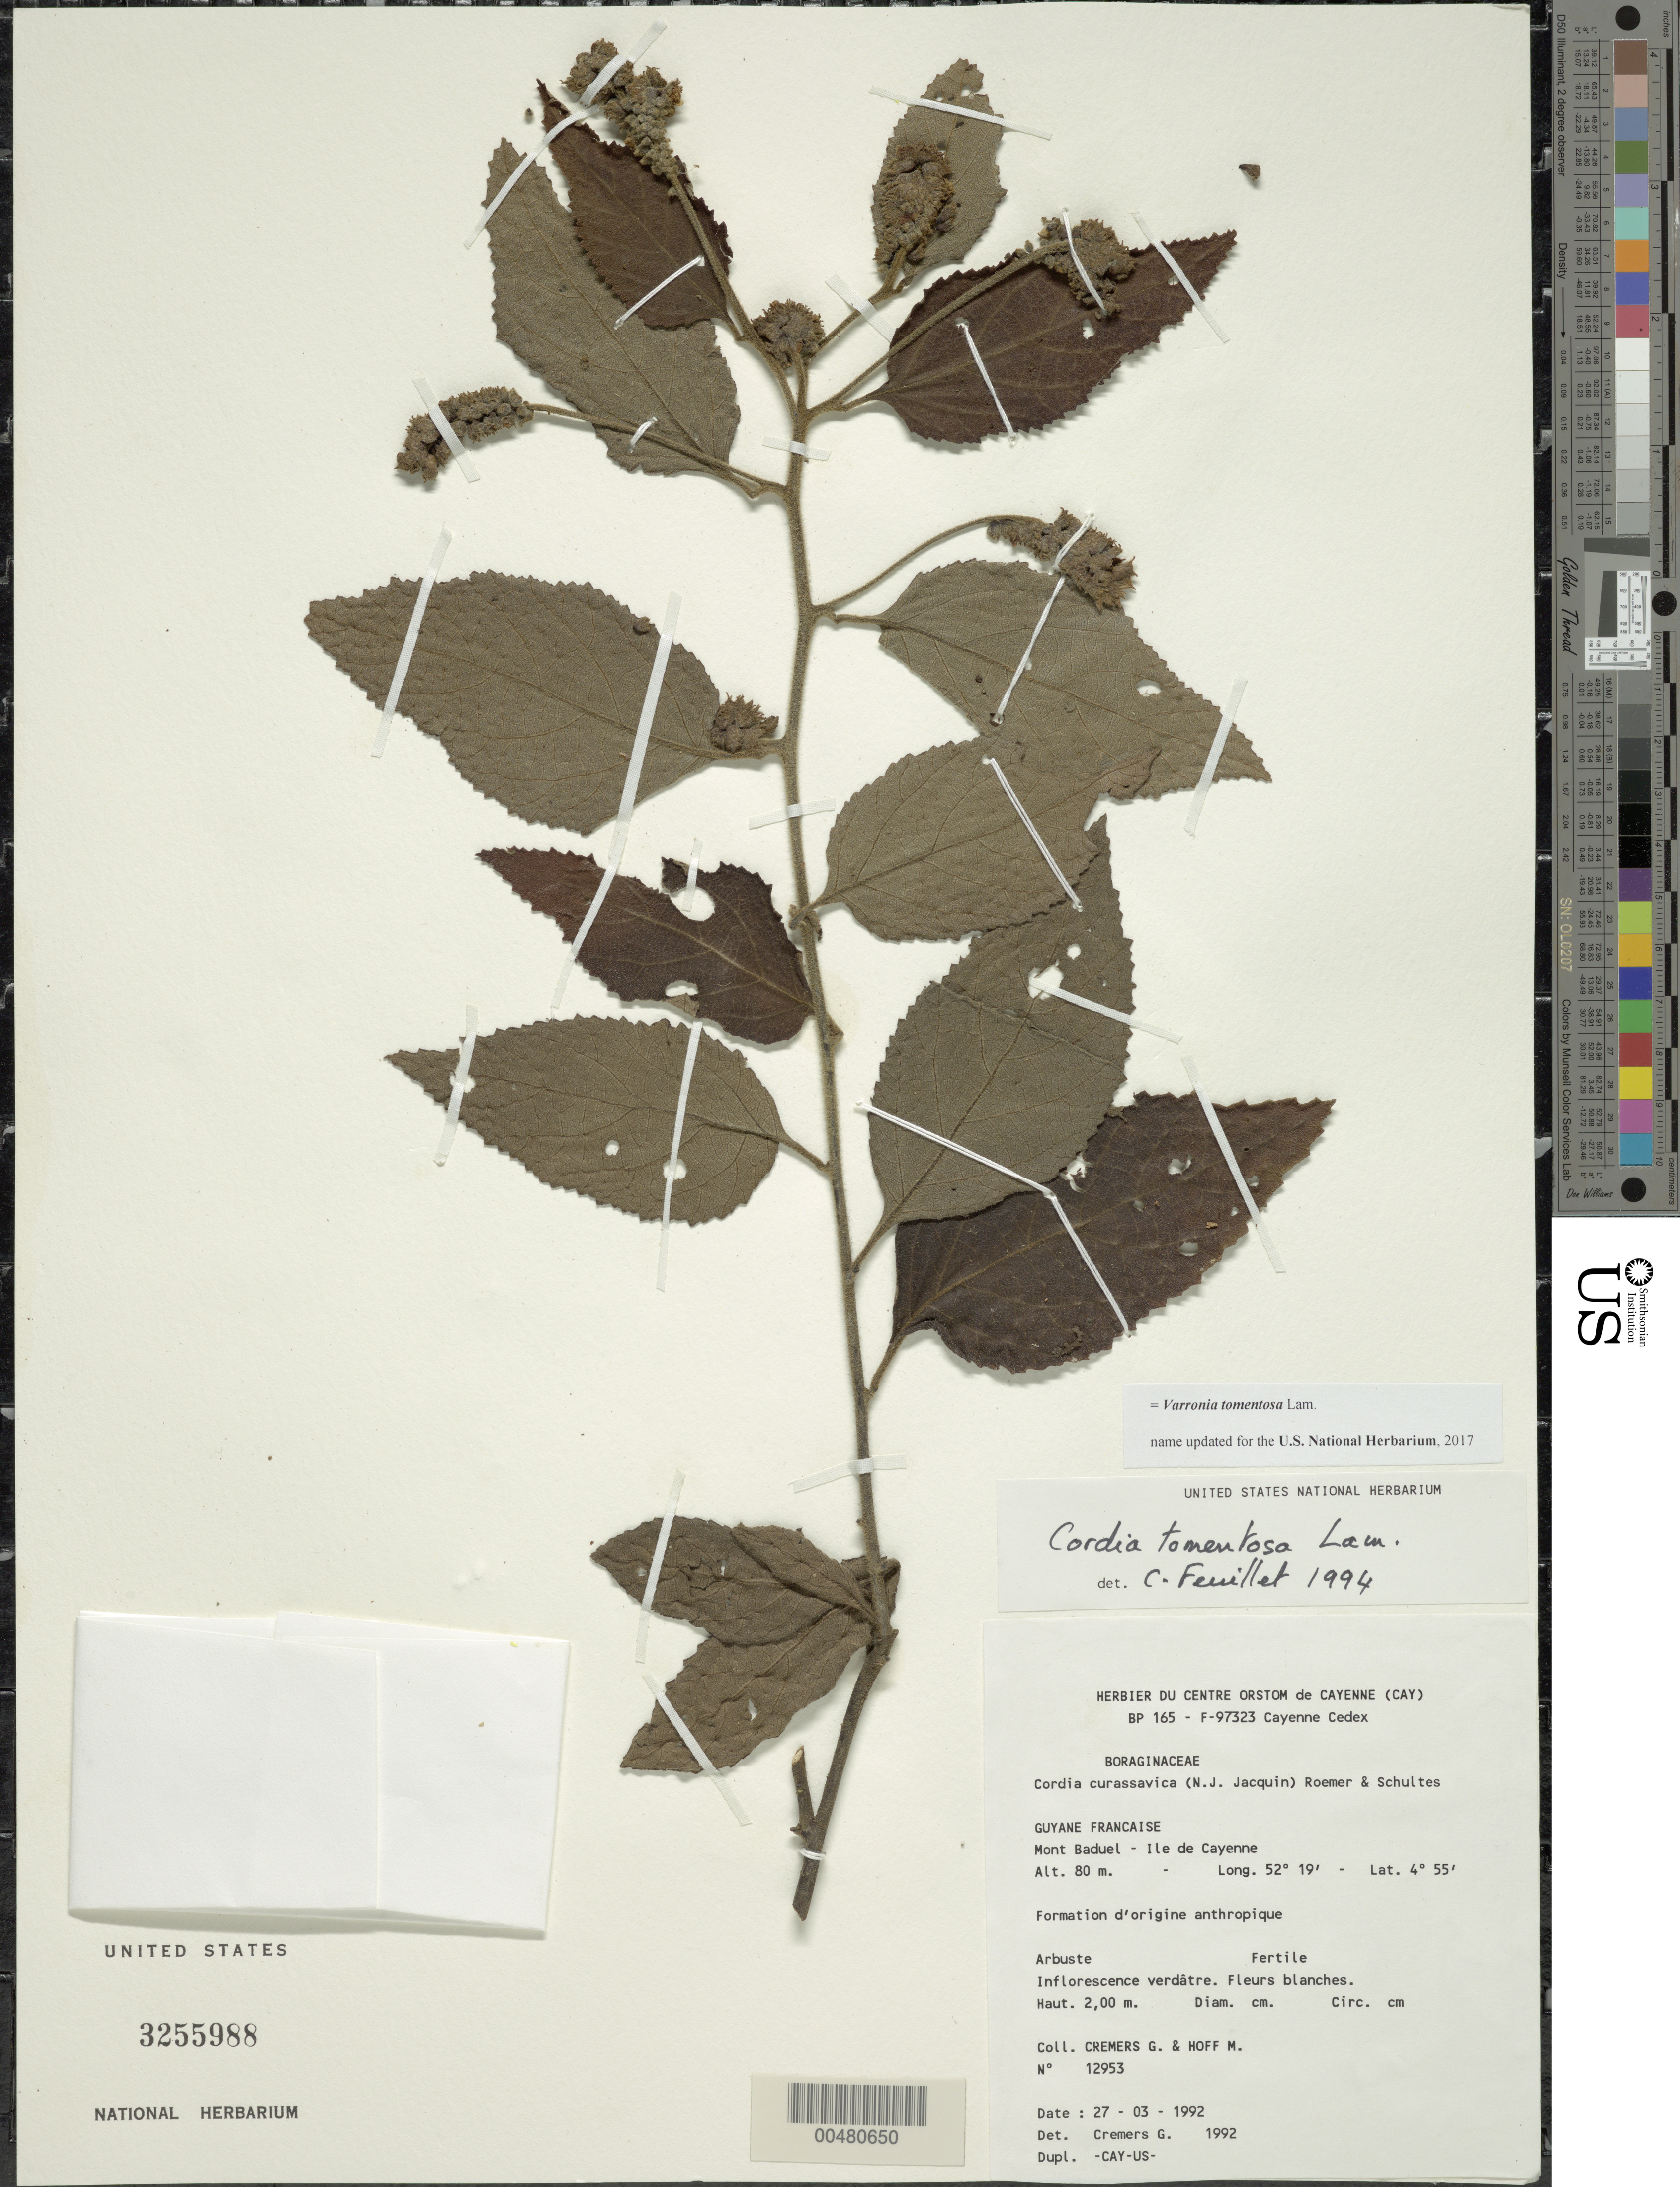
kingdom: Plantae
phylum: Tracheophyta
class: Magnoliopsida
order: Boraginales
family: Cordiaceae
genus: Varronia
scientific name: Varronia tomentosa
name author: Lam.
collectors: G. Cremers & M. Hoff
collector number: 12953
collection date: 1992-03-27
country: French Guiana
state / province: Cayenne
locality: Guyane Francaise: Mont Baduel - Ile de Cayenne.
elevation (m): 80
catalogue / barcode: US 3255988